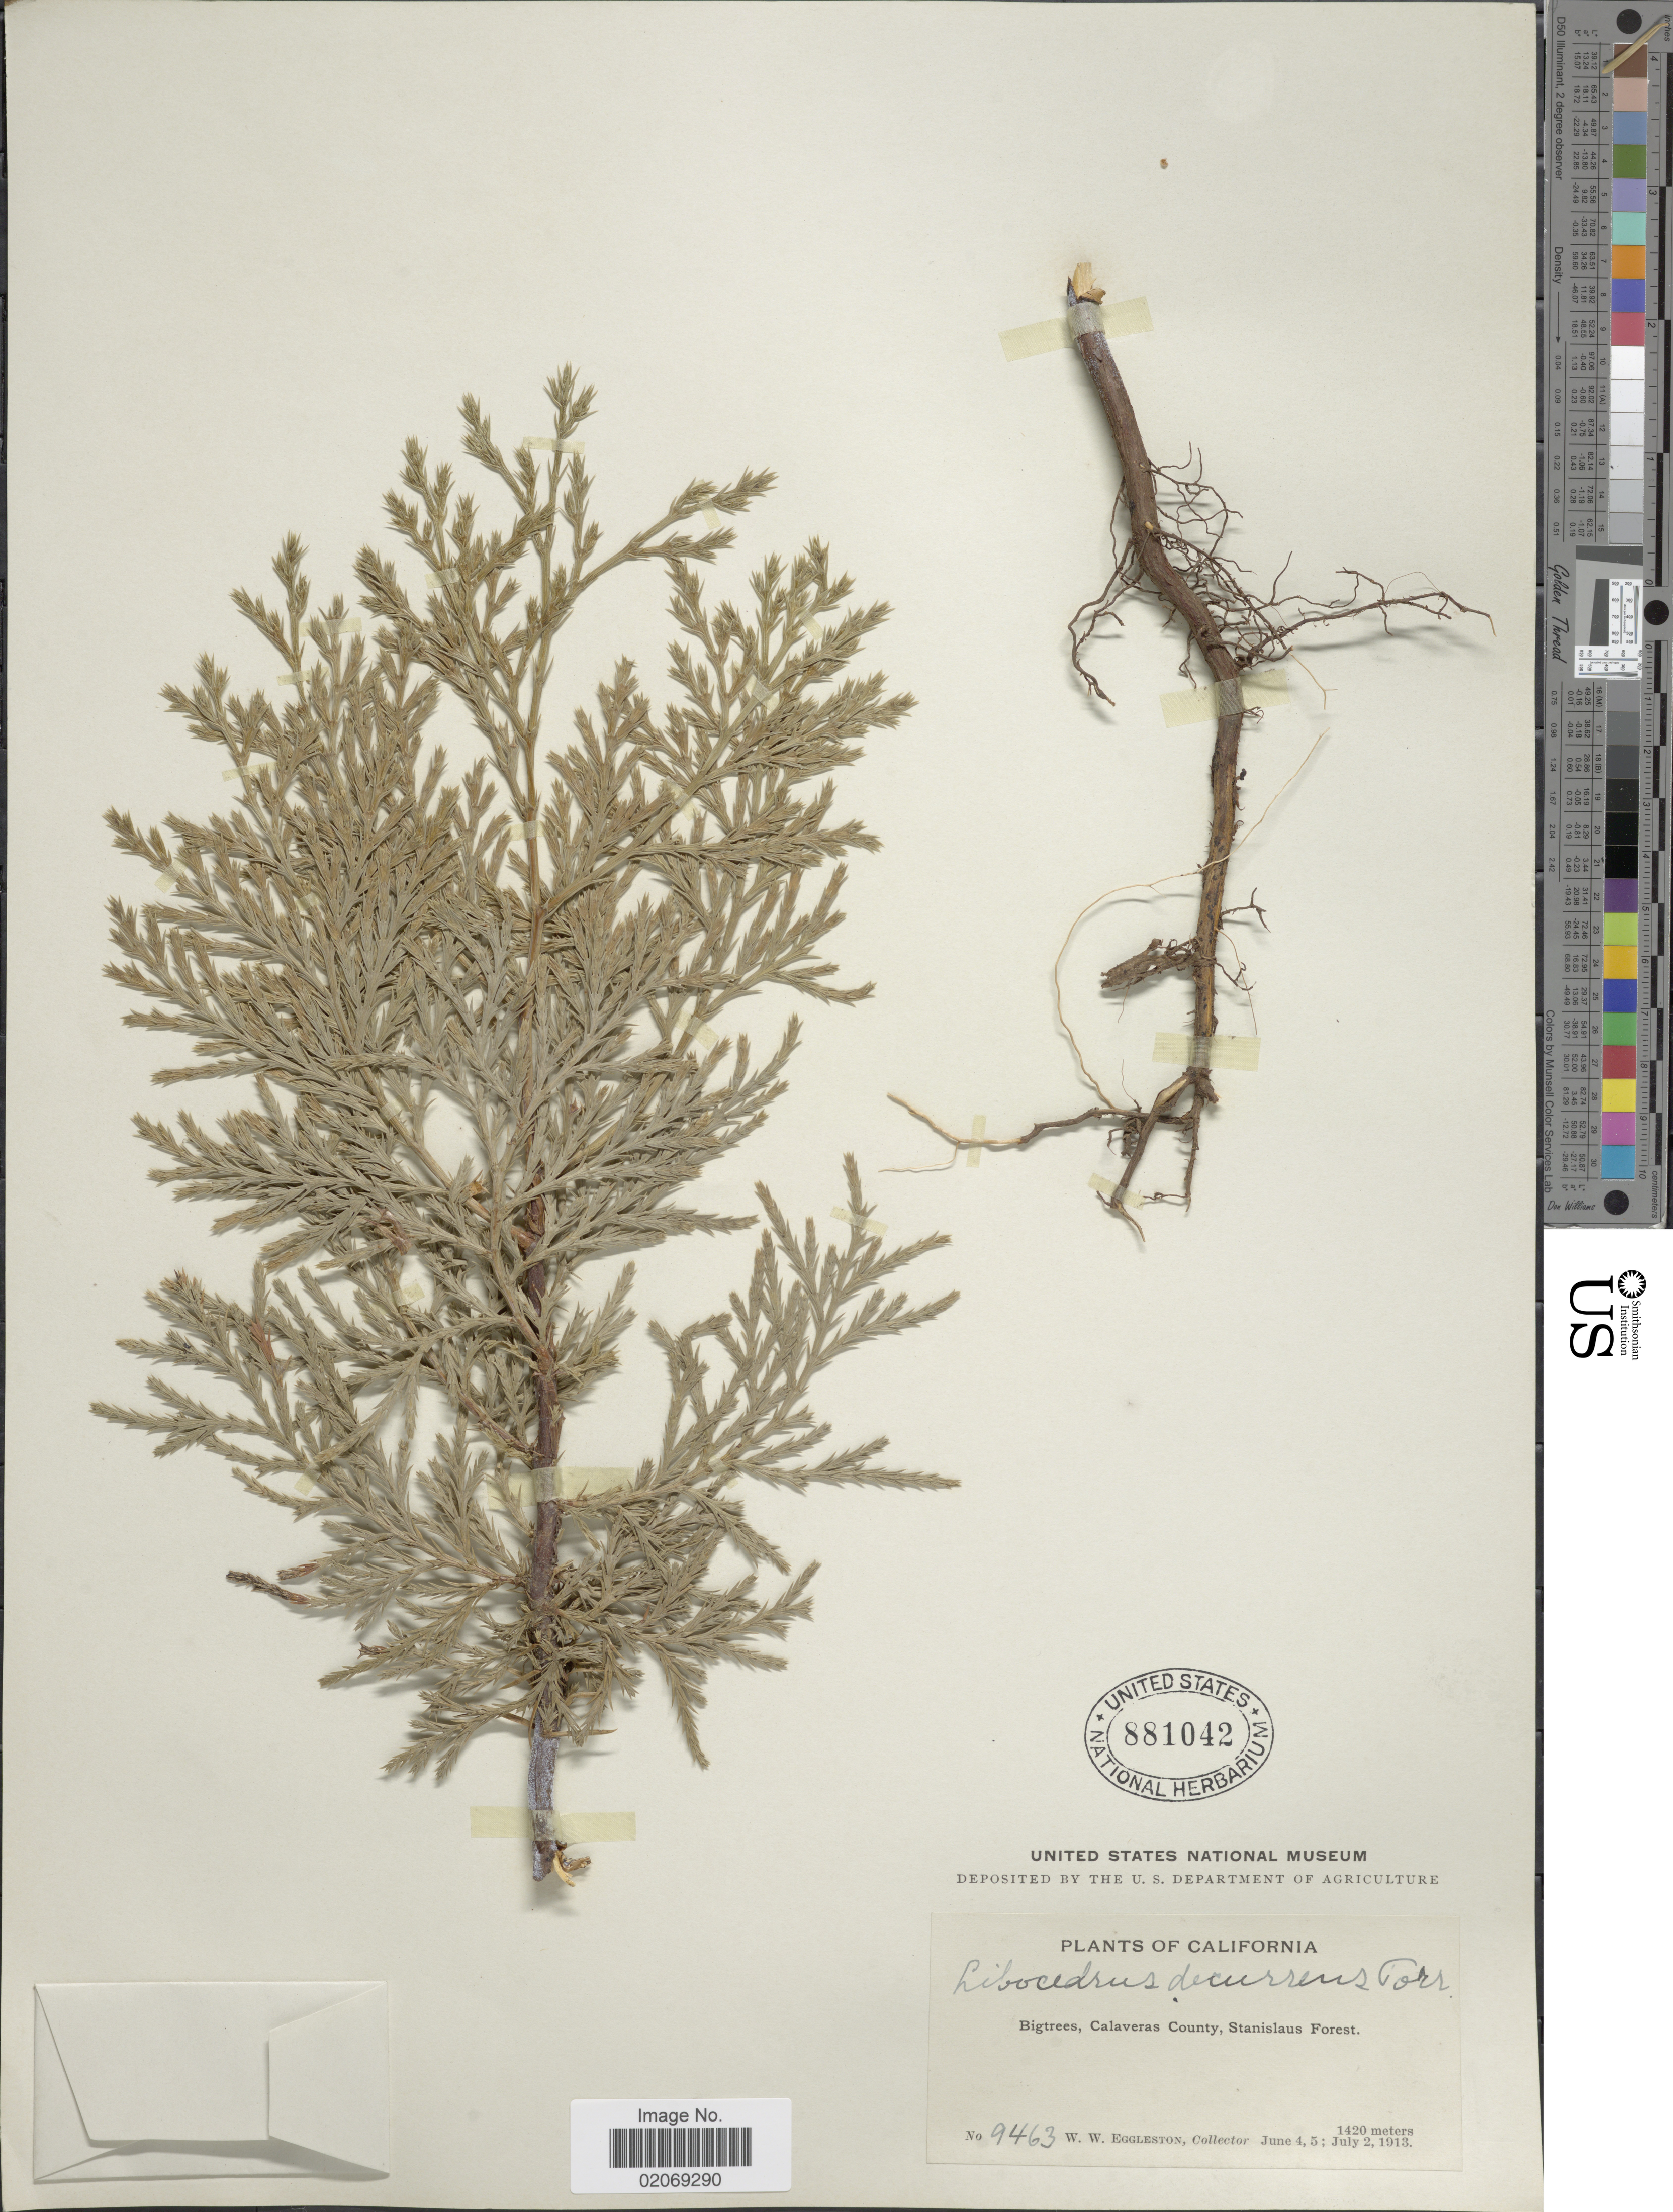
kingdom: Plantae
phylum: Tracheophyta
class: Pinopsida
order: Pinales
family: Cupressaceae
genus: Libocedrus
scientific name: Libocedrus decurrens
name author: Torr.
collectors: W. W. Eggleston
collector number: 9463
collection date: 1913-06-04/1913-07-02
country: United States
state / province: California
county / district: Calaveras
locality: Bigtrees, Calaveras County, Stanislaus Forest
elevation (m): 1420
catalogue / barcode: US 881042